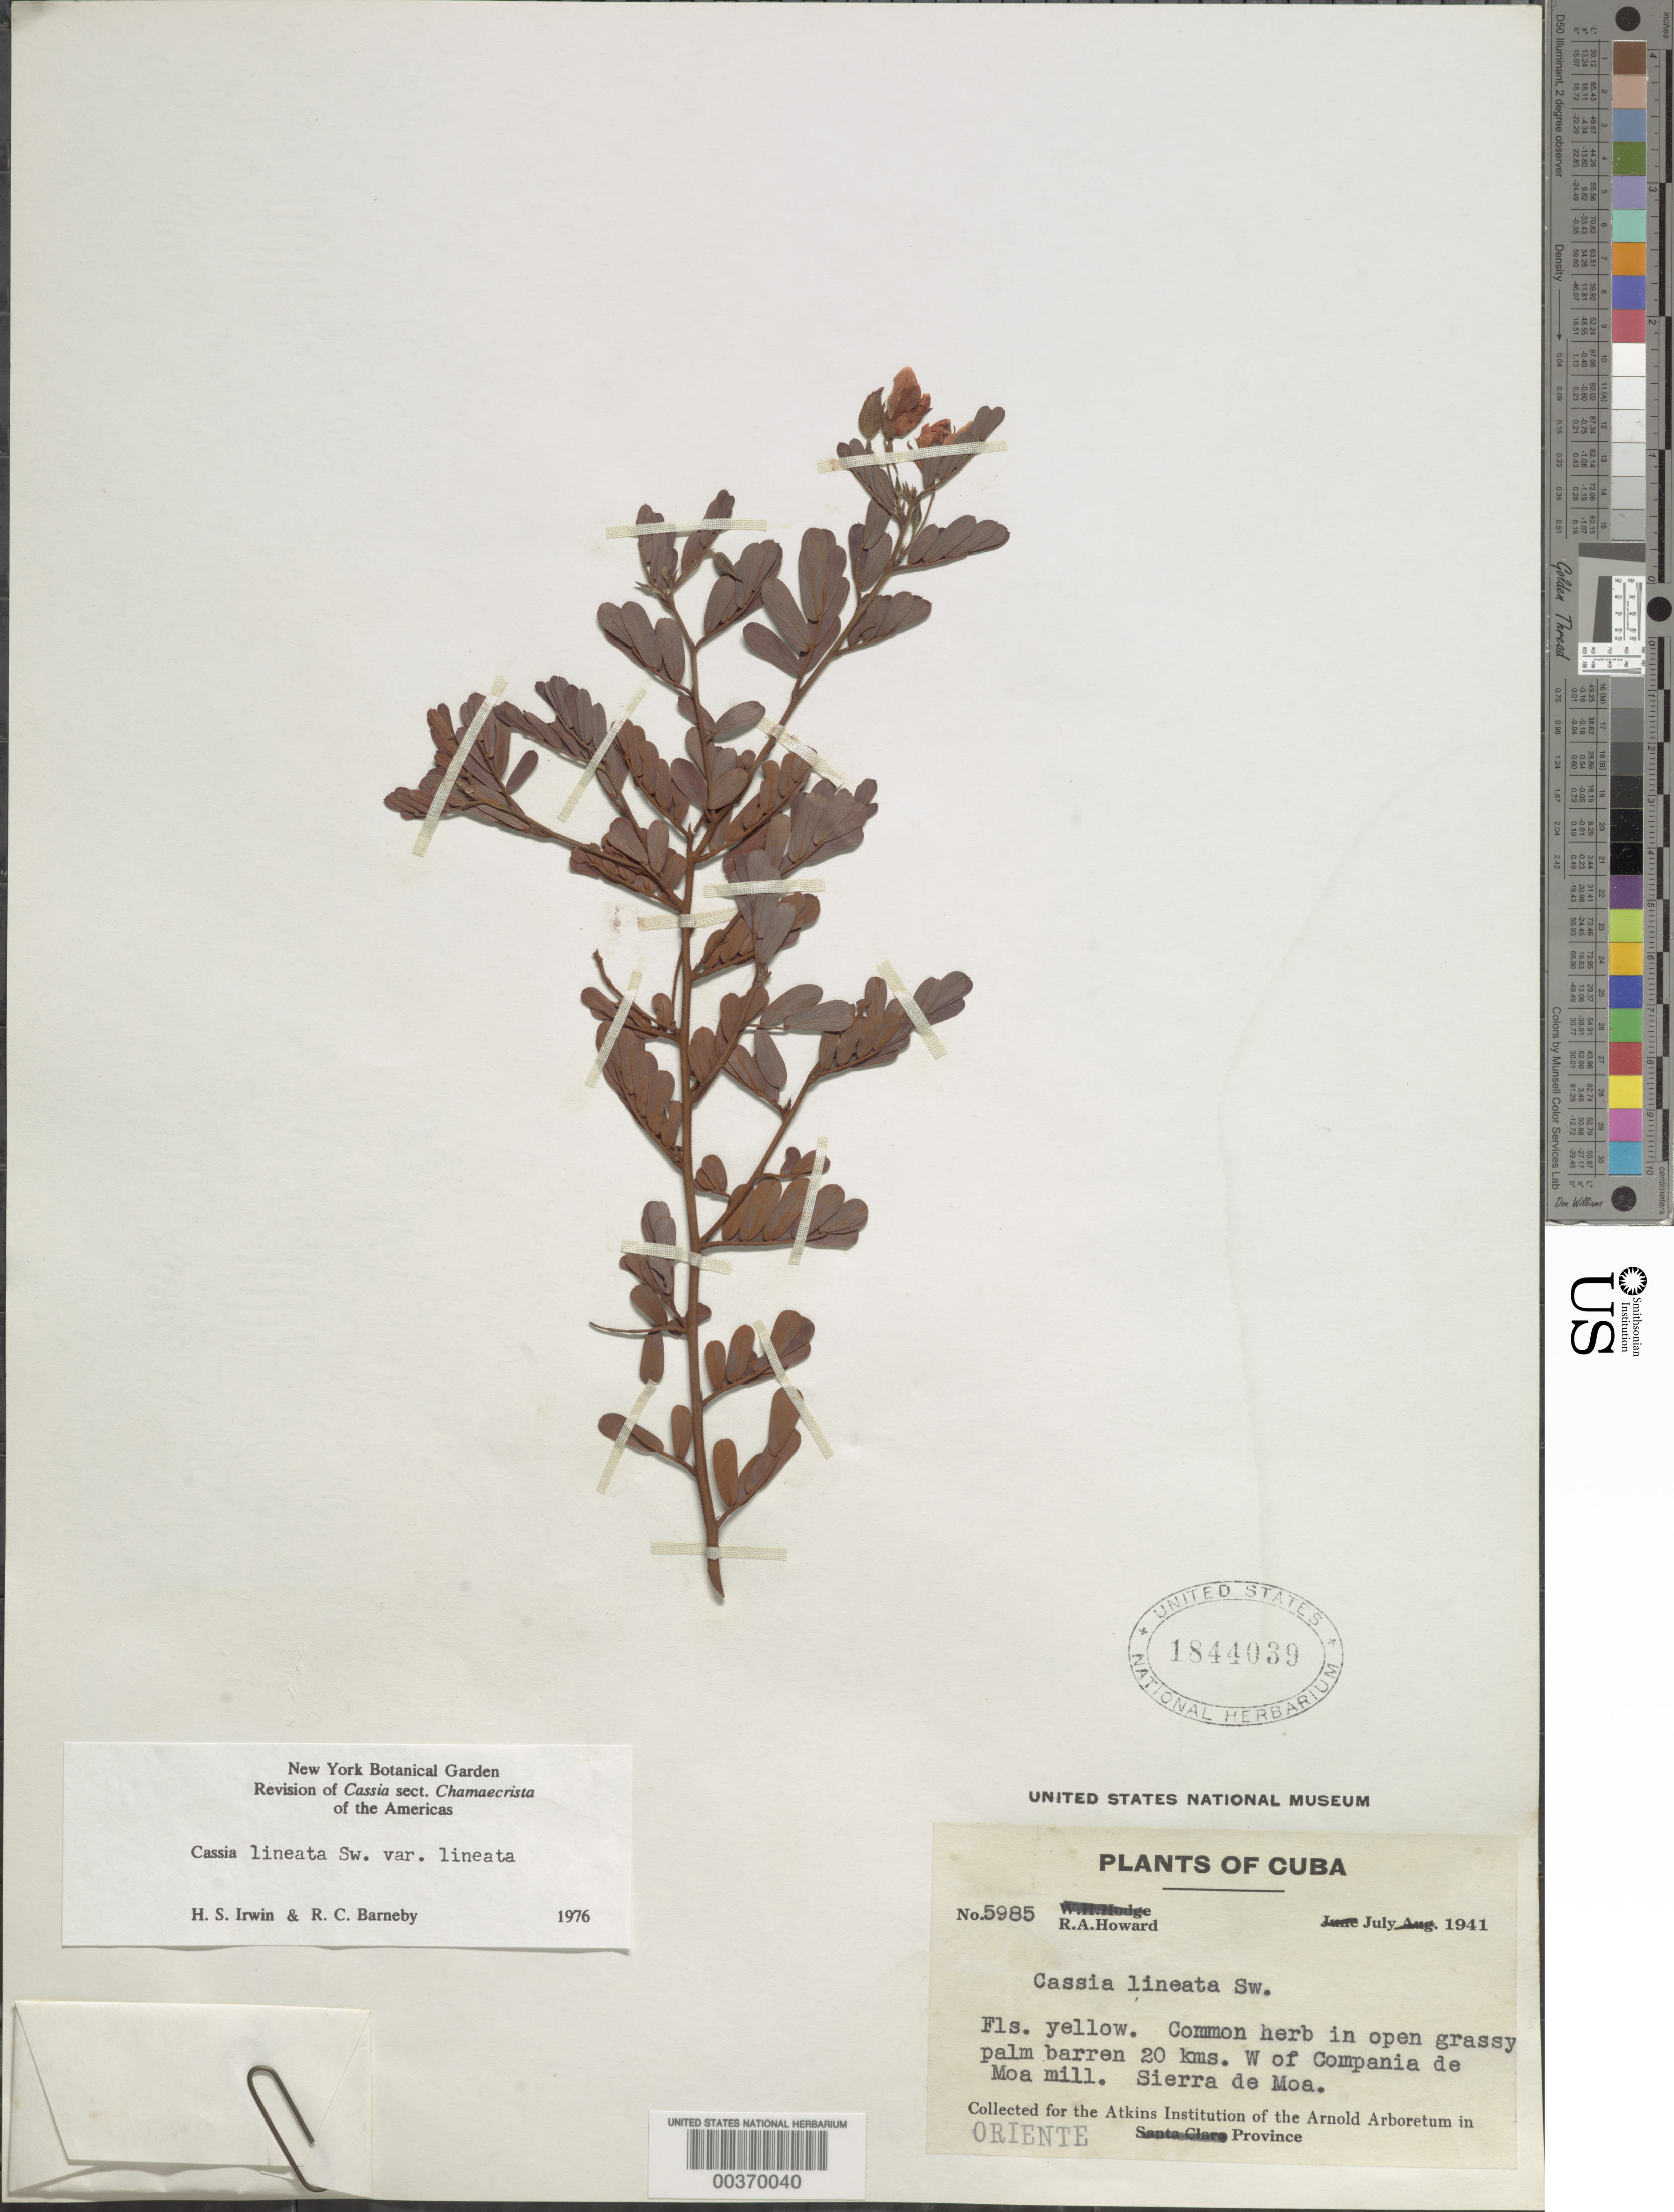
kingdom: Plantae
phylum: Tracheophyta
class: Magnoliopsida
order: Fabales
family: Fabaceae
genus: Chamaecrista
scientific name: Chamaecrista lineata var. lineata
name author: (Sw.) Greene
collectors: R. A. Howard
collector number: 5985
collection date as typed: Jul 1941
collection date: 1941-07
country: Cuba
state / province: Oriente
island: Greater Antilles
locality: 20 km W of Compania de Moa mill; Sierra de Moa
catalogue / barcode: US 1844039